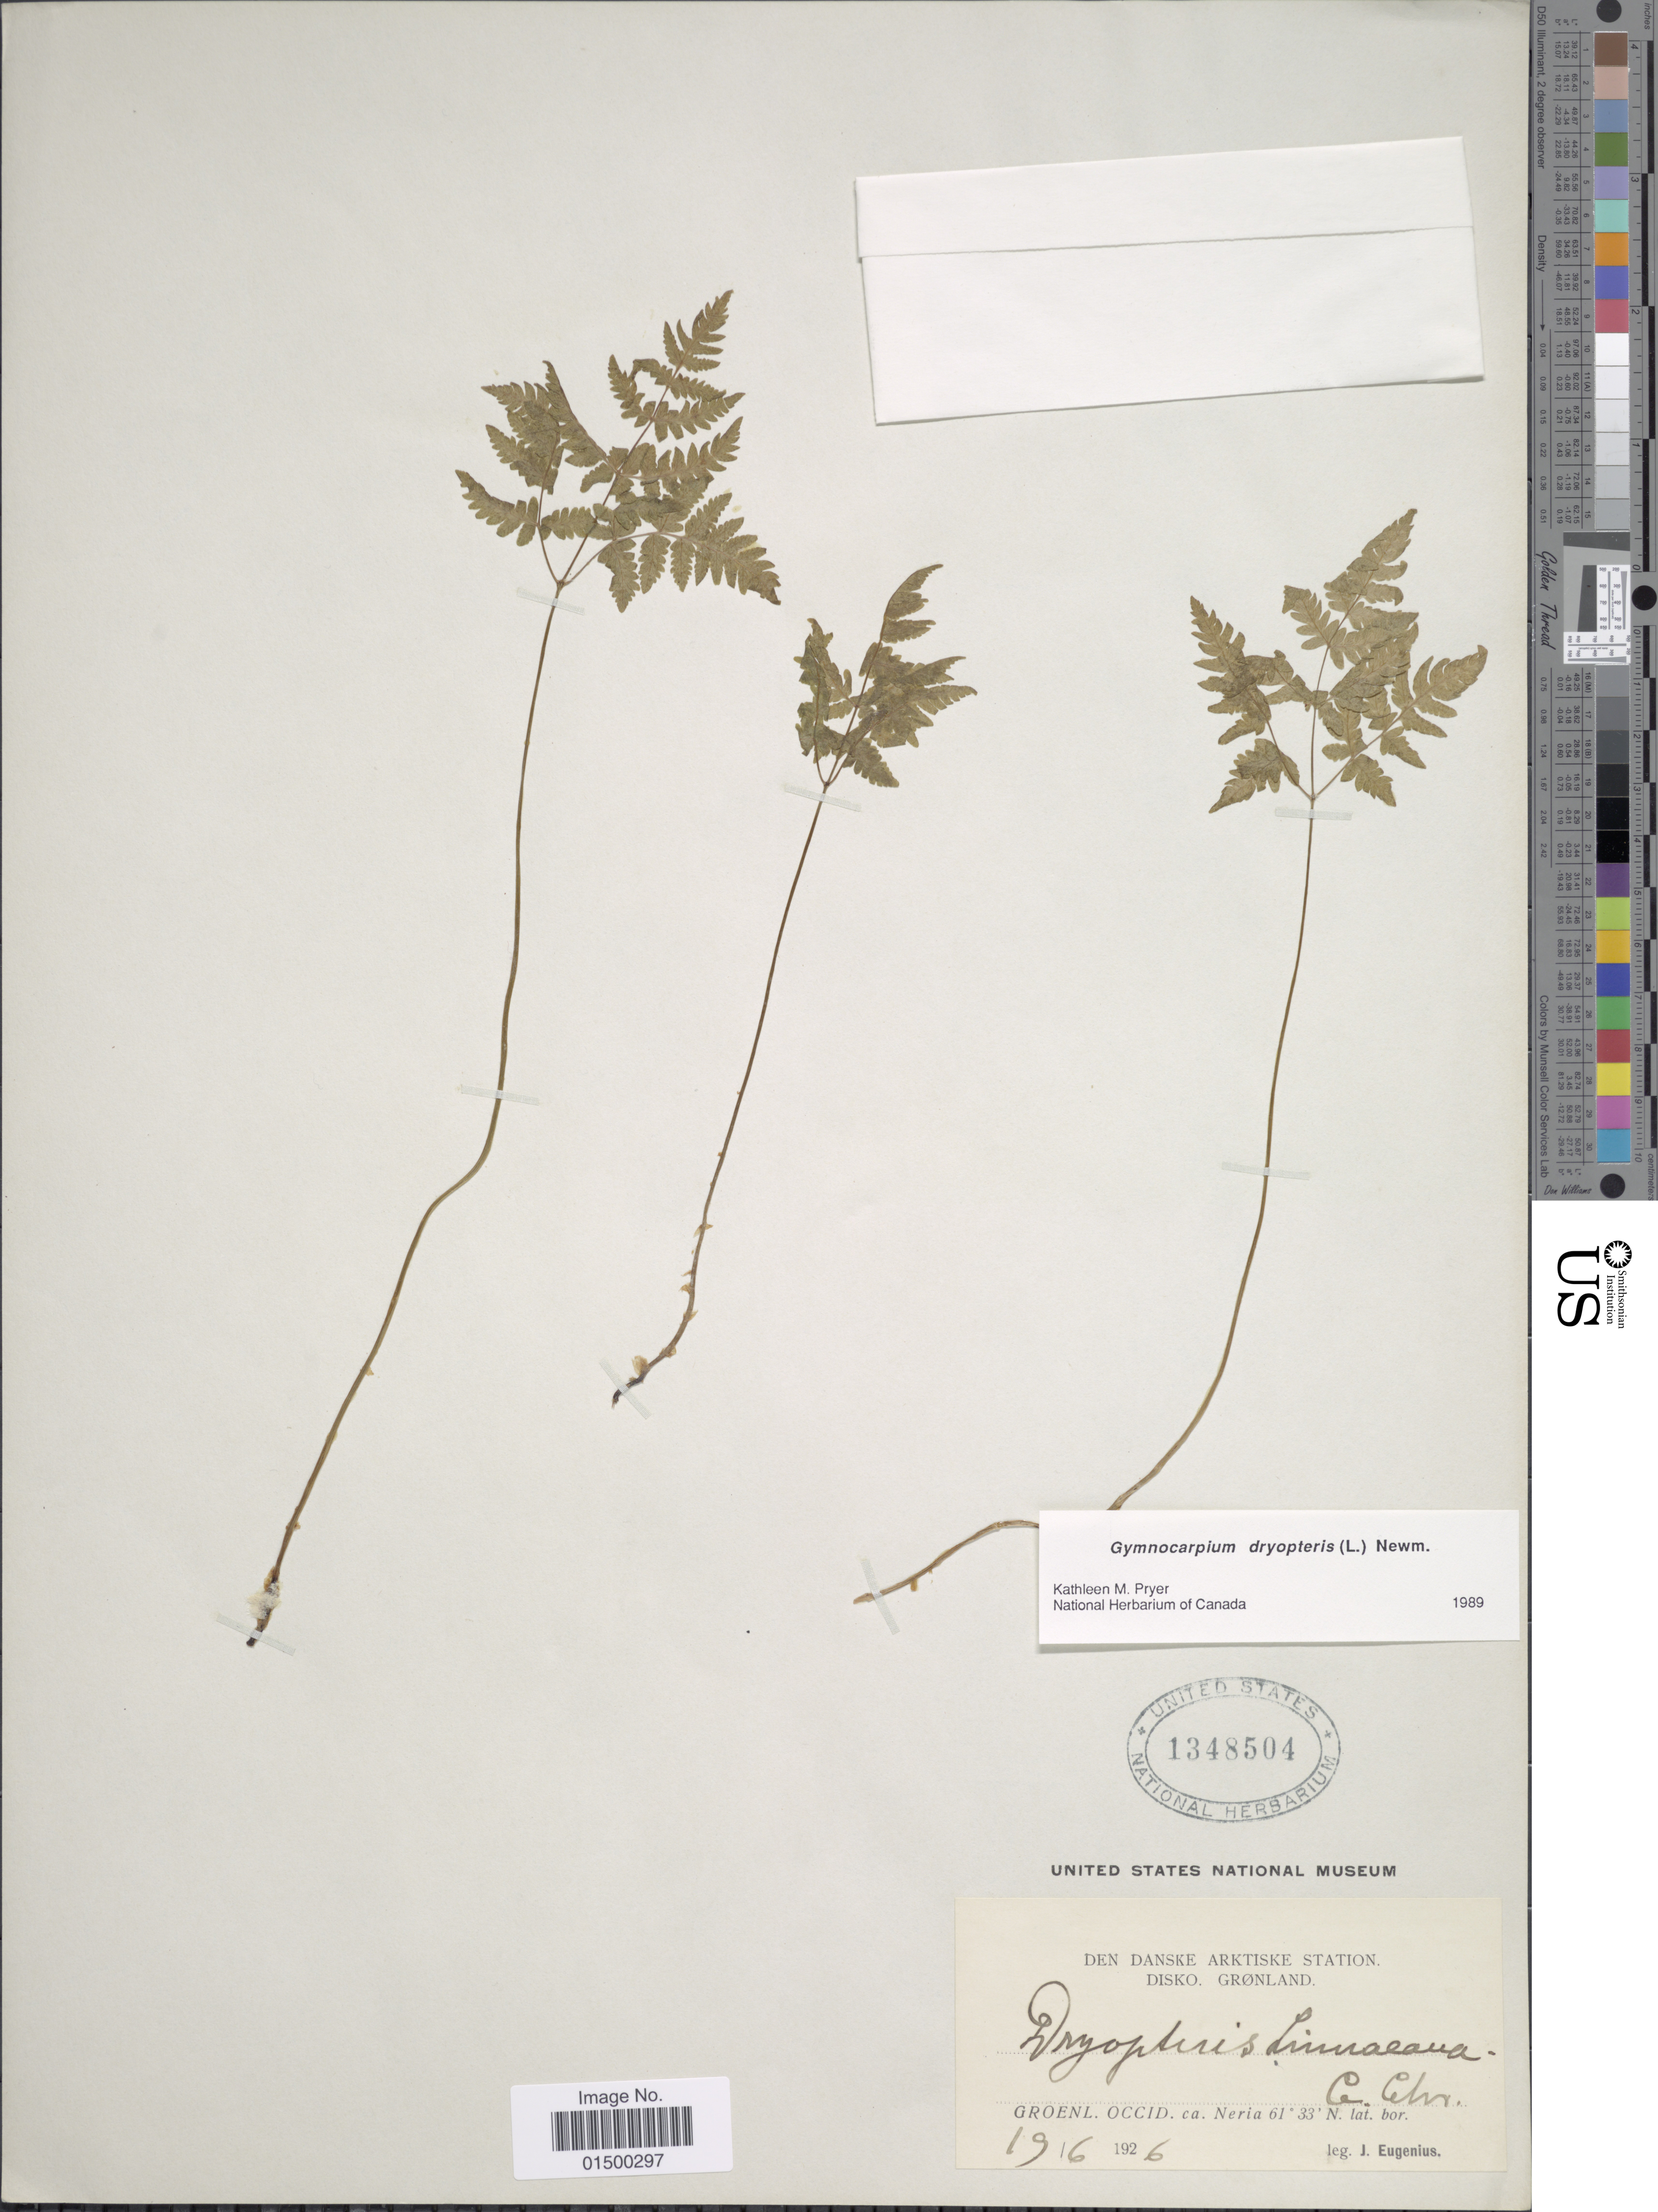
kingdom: Plantae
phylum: Tracheophyta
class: Polypodiopsida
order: Polypodiales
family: Cystopteridaceae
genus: Gymnocarpium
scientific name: Gymnocarpium dryopteris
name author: (L.) Newman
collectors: J. Eugenius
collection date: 1926-06-19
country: Greenland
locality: Groenl. Occid. Den Danske Artistiske Station, Disko Gronland.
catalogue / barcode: US 1348504